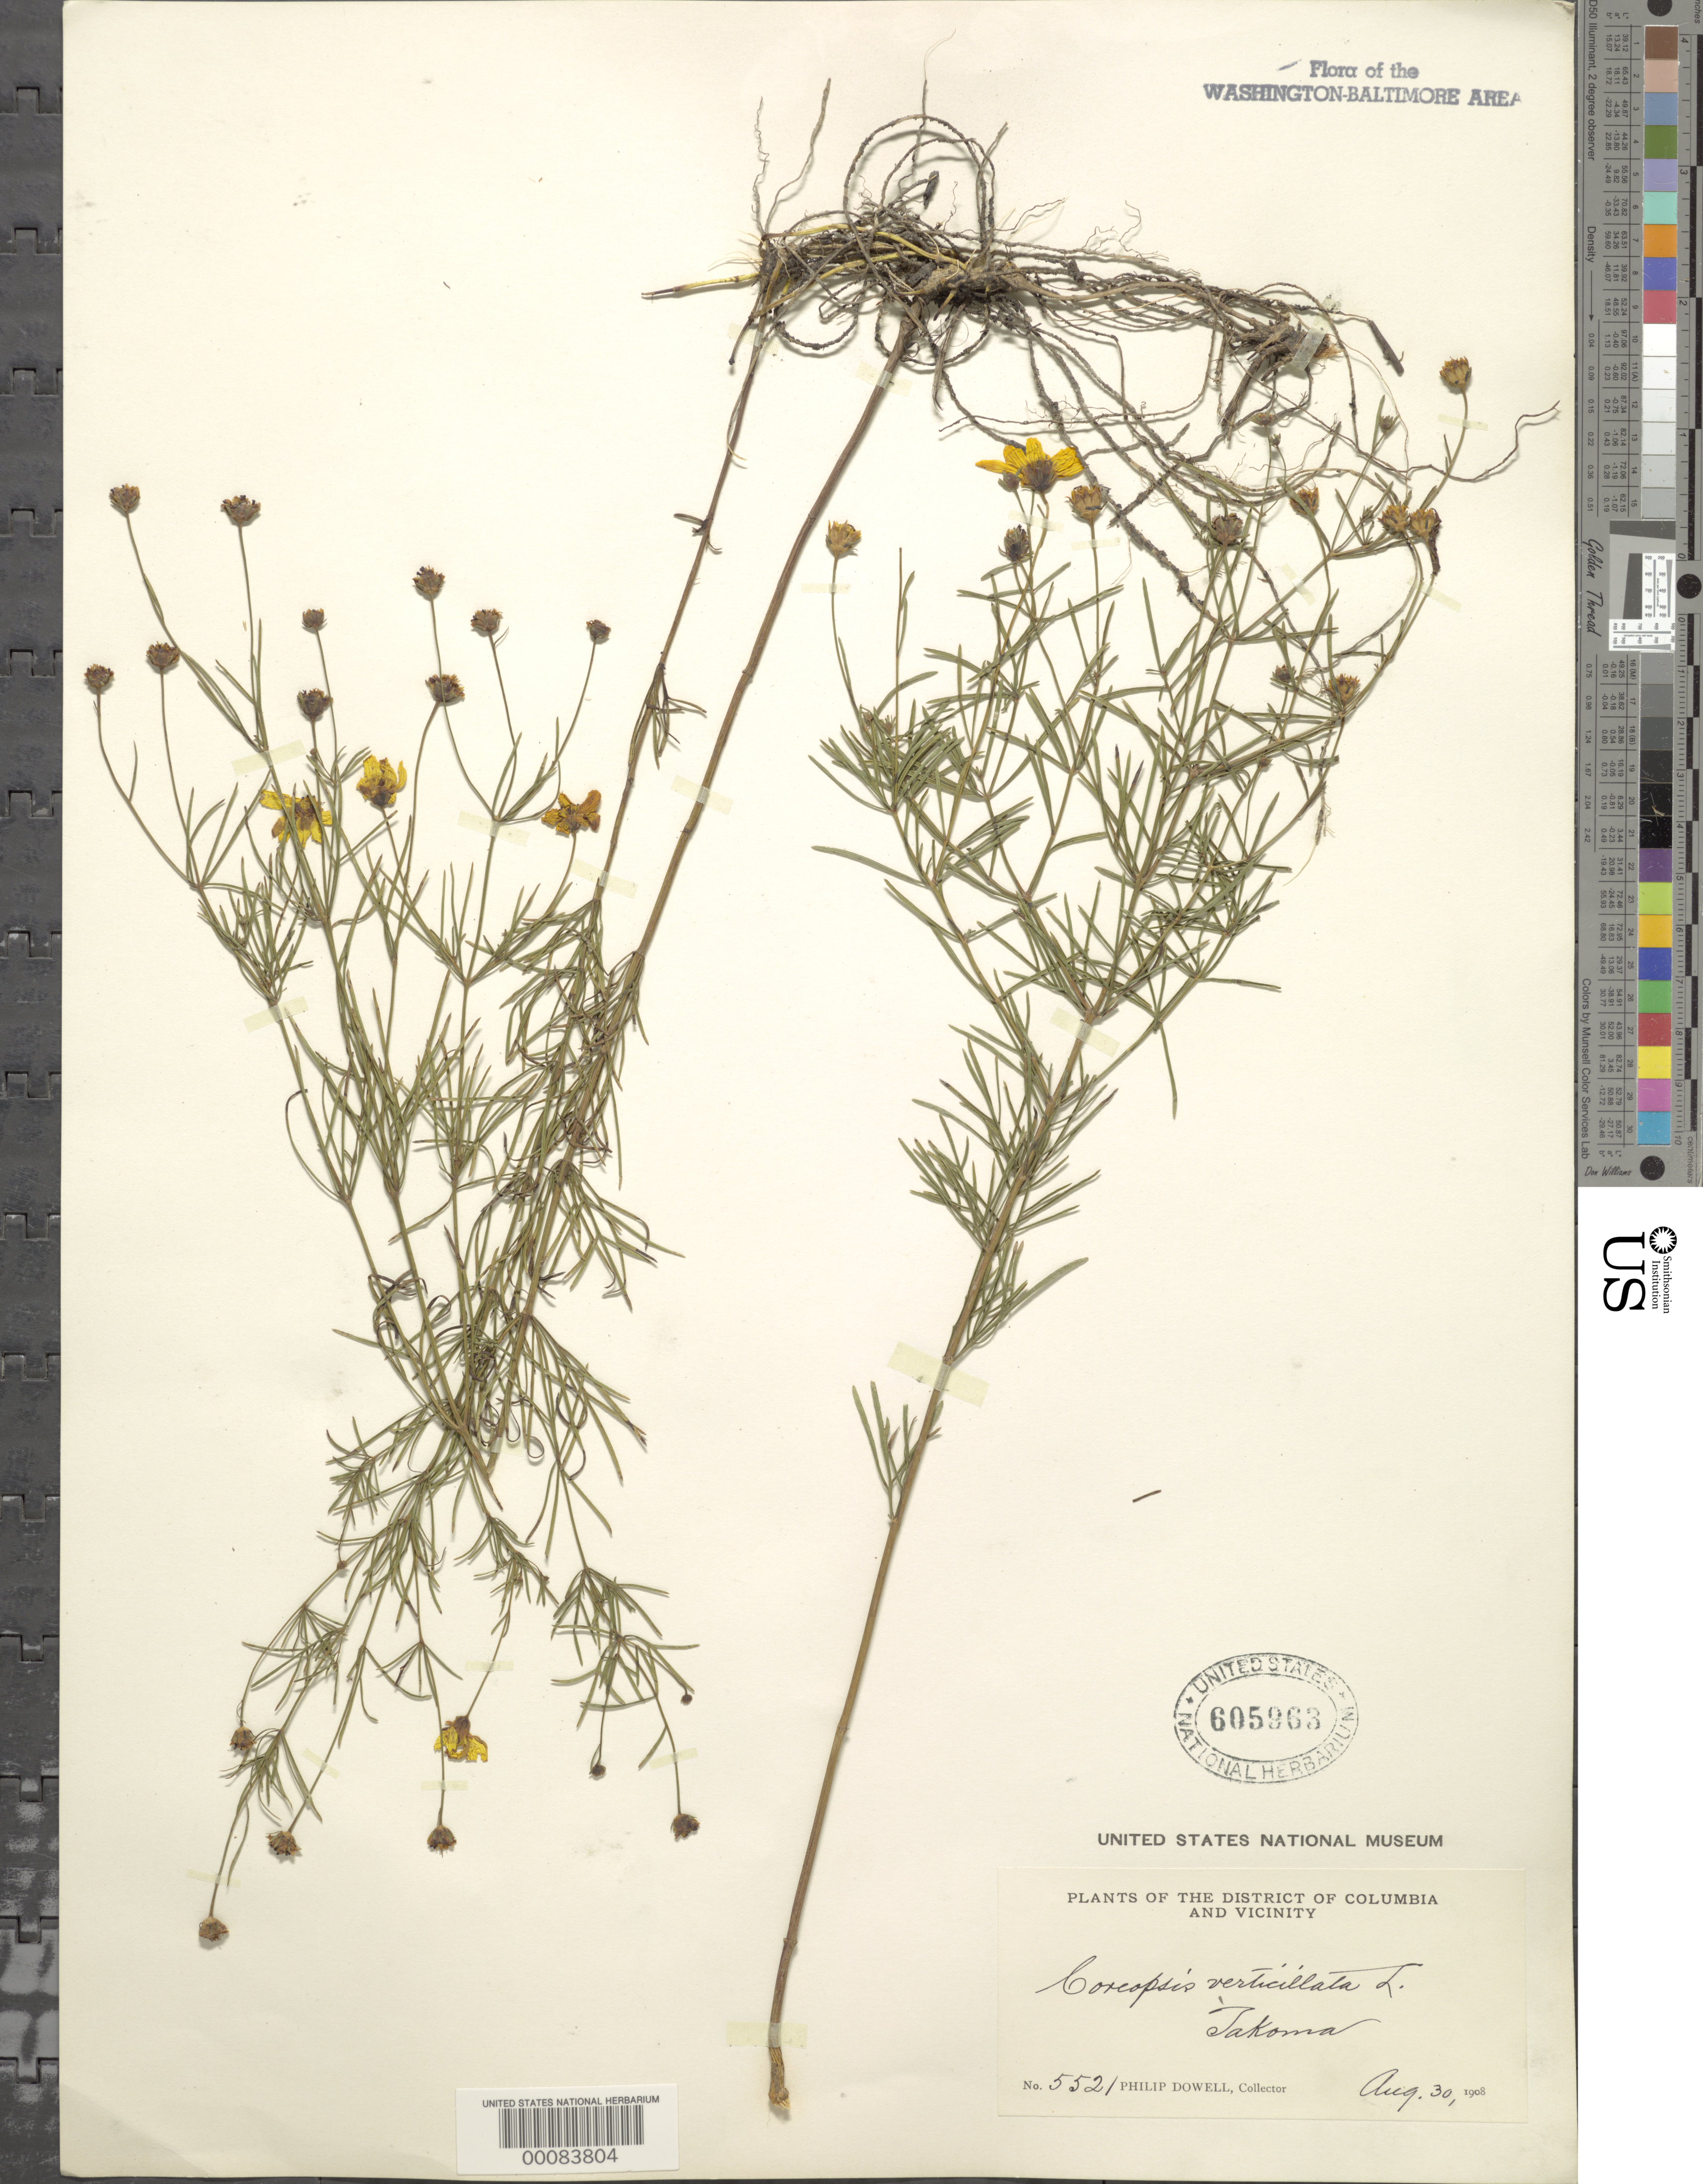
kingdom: Plantae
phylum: Tracheophyta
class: Magnoliopsida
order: Asterales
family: Asteraceae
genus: Coreopsis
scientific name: Coreopsis verticillata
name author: L.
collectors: P. Dowell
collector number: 5521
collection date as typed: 30 Aug 1908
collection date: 1908-08-30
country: United States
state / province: Maryland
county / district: Montgomery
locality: Takoma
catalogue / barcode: US 605963